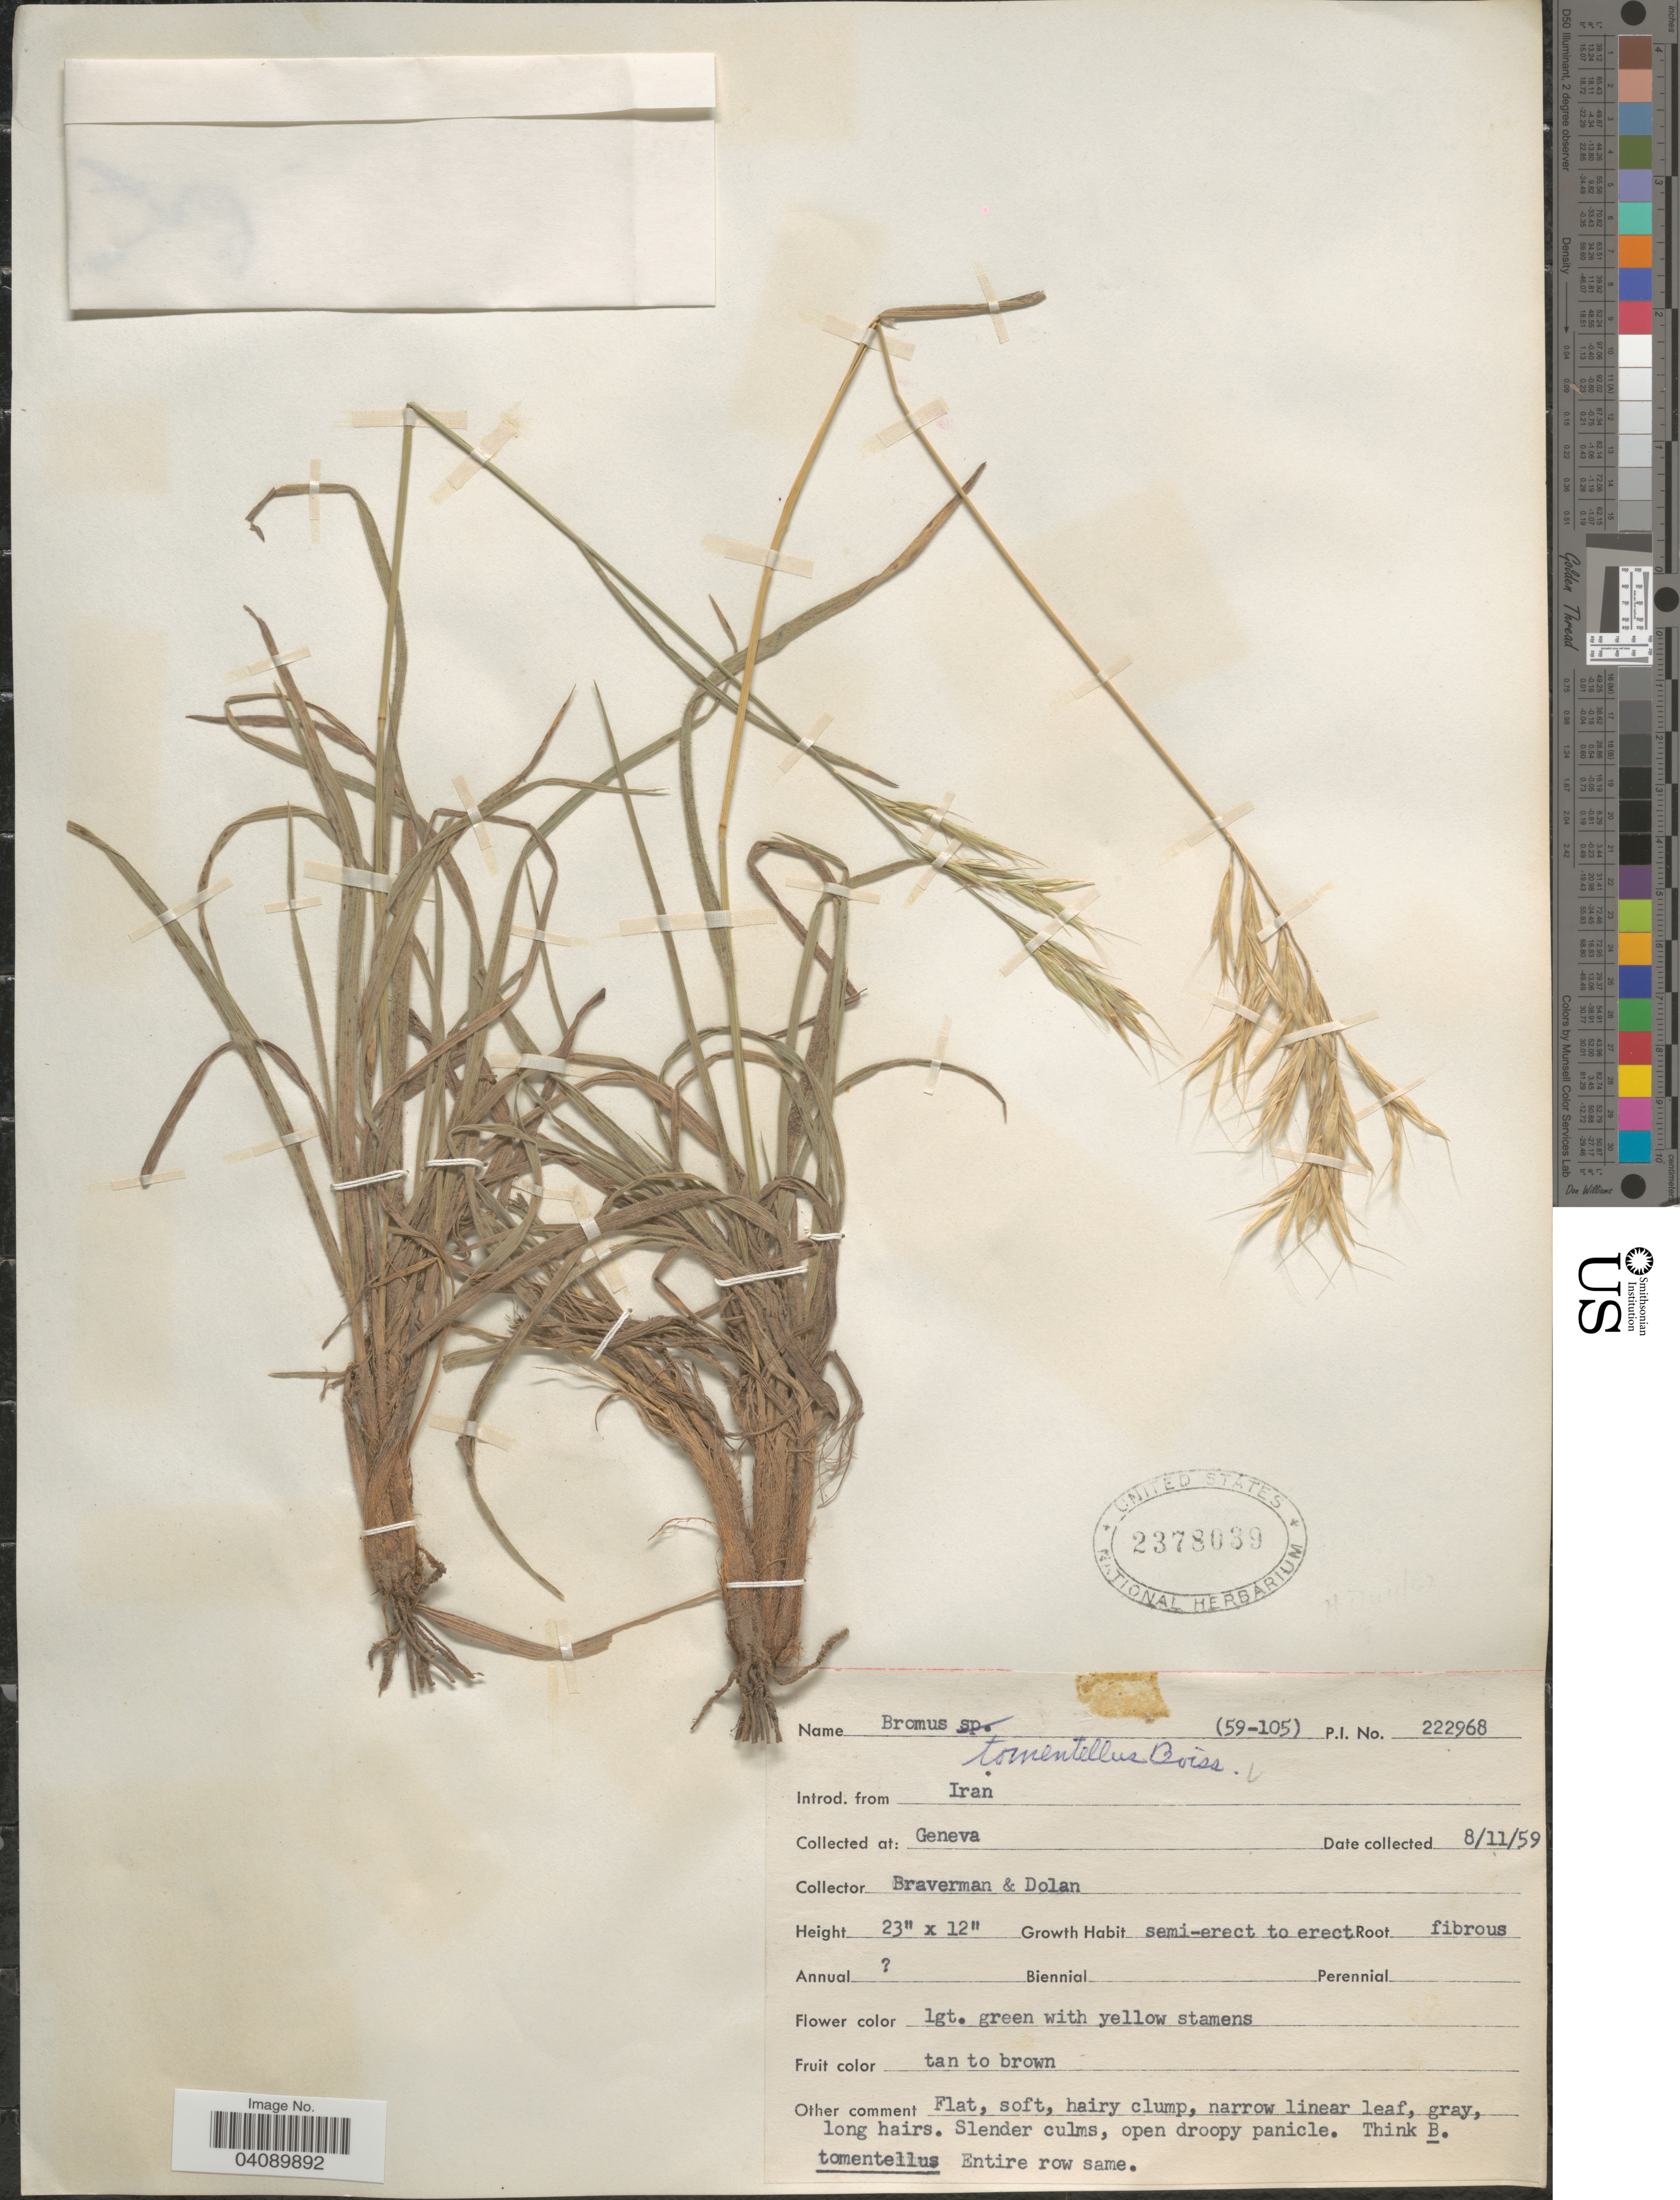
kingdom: Plantae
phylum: Tracheophyta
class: Liliopsida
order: Poales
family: Poaceae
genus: Bromus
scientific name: Bromus tomentellus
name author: Boiss.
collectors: S. Braverman & Dolan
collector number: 222968?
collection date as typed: Transcribed d/m/y: 11/8/59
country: Switzerland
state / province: Genève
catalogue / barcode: US 2378039